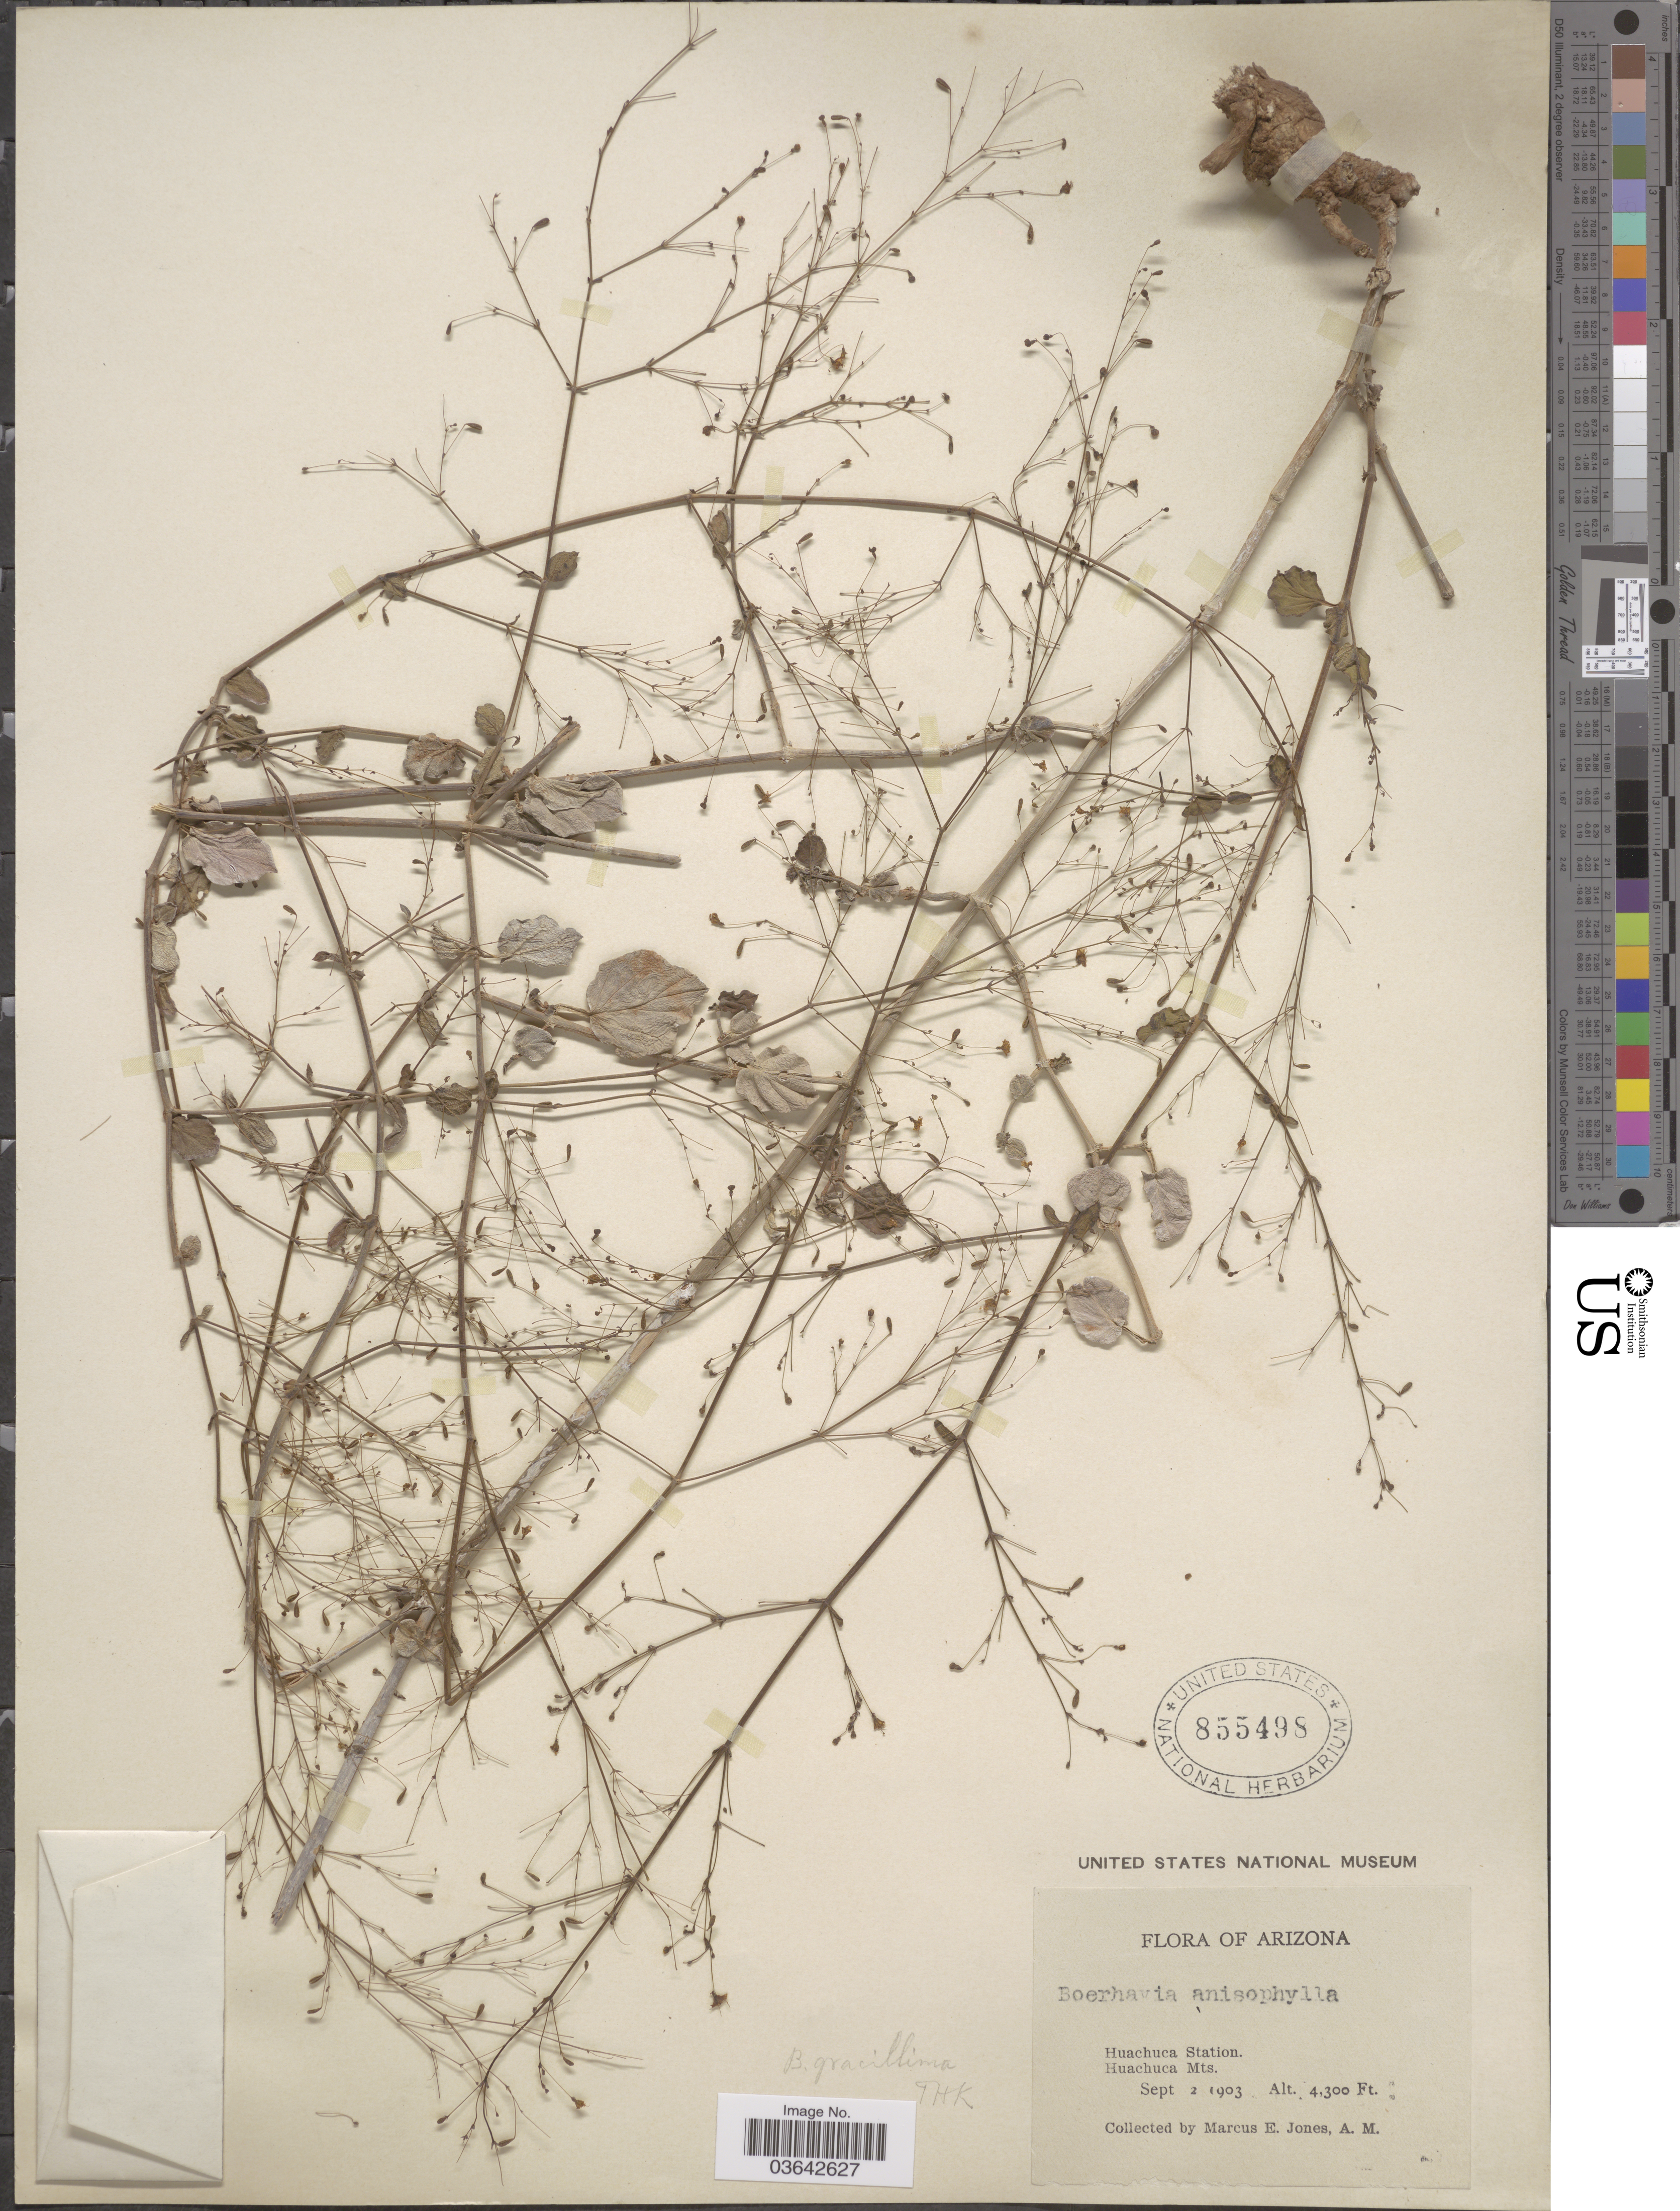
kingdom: Plantae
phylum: Tracheophyta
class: Magnoliopsida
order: Caryophyllales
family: Nyctaginaceae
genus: Boerhavia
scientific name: Boerhavia gracillima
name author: Heimerl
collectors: M. E. Jones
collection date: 1903-09-02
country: United States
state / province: Arizona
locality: Huachuca Station. Huachuca Mts.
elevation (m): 1311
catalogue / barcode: US 855498